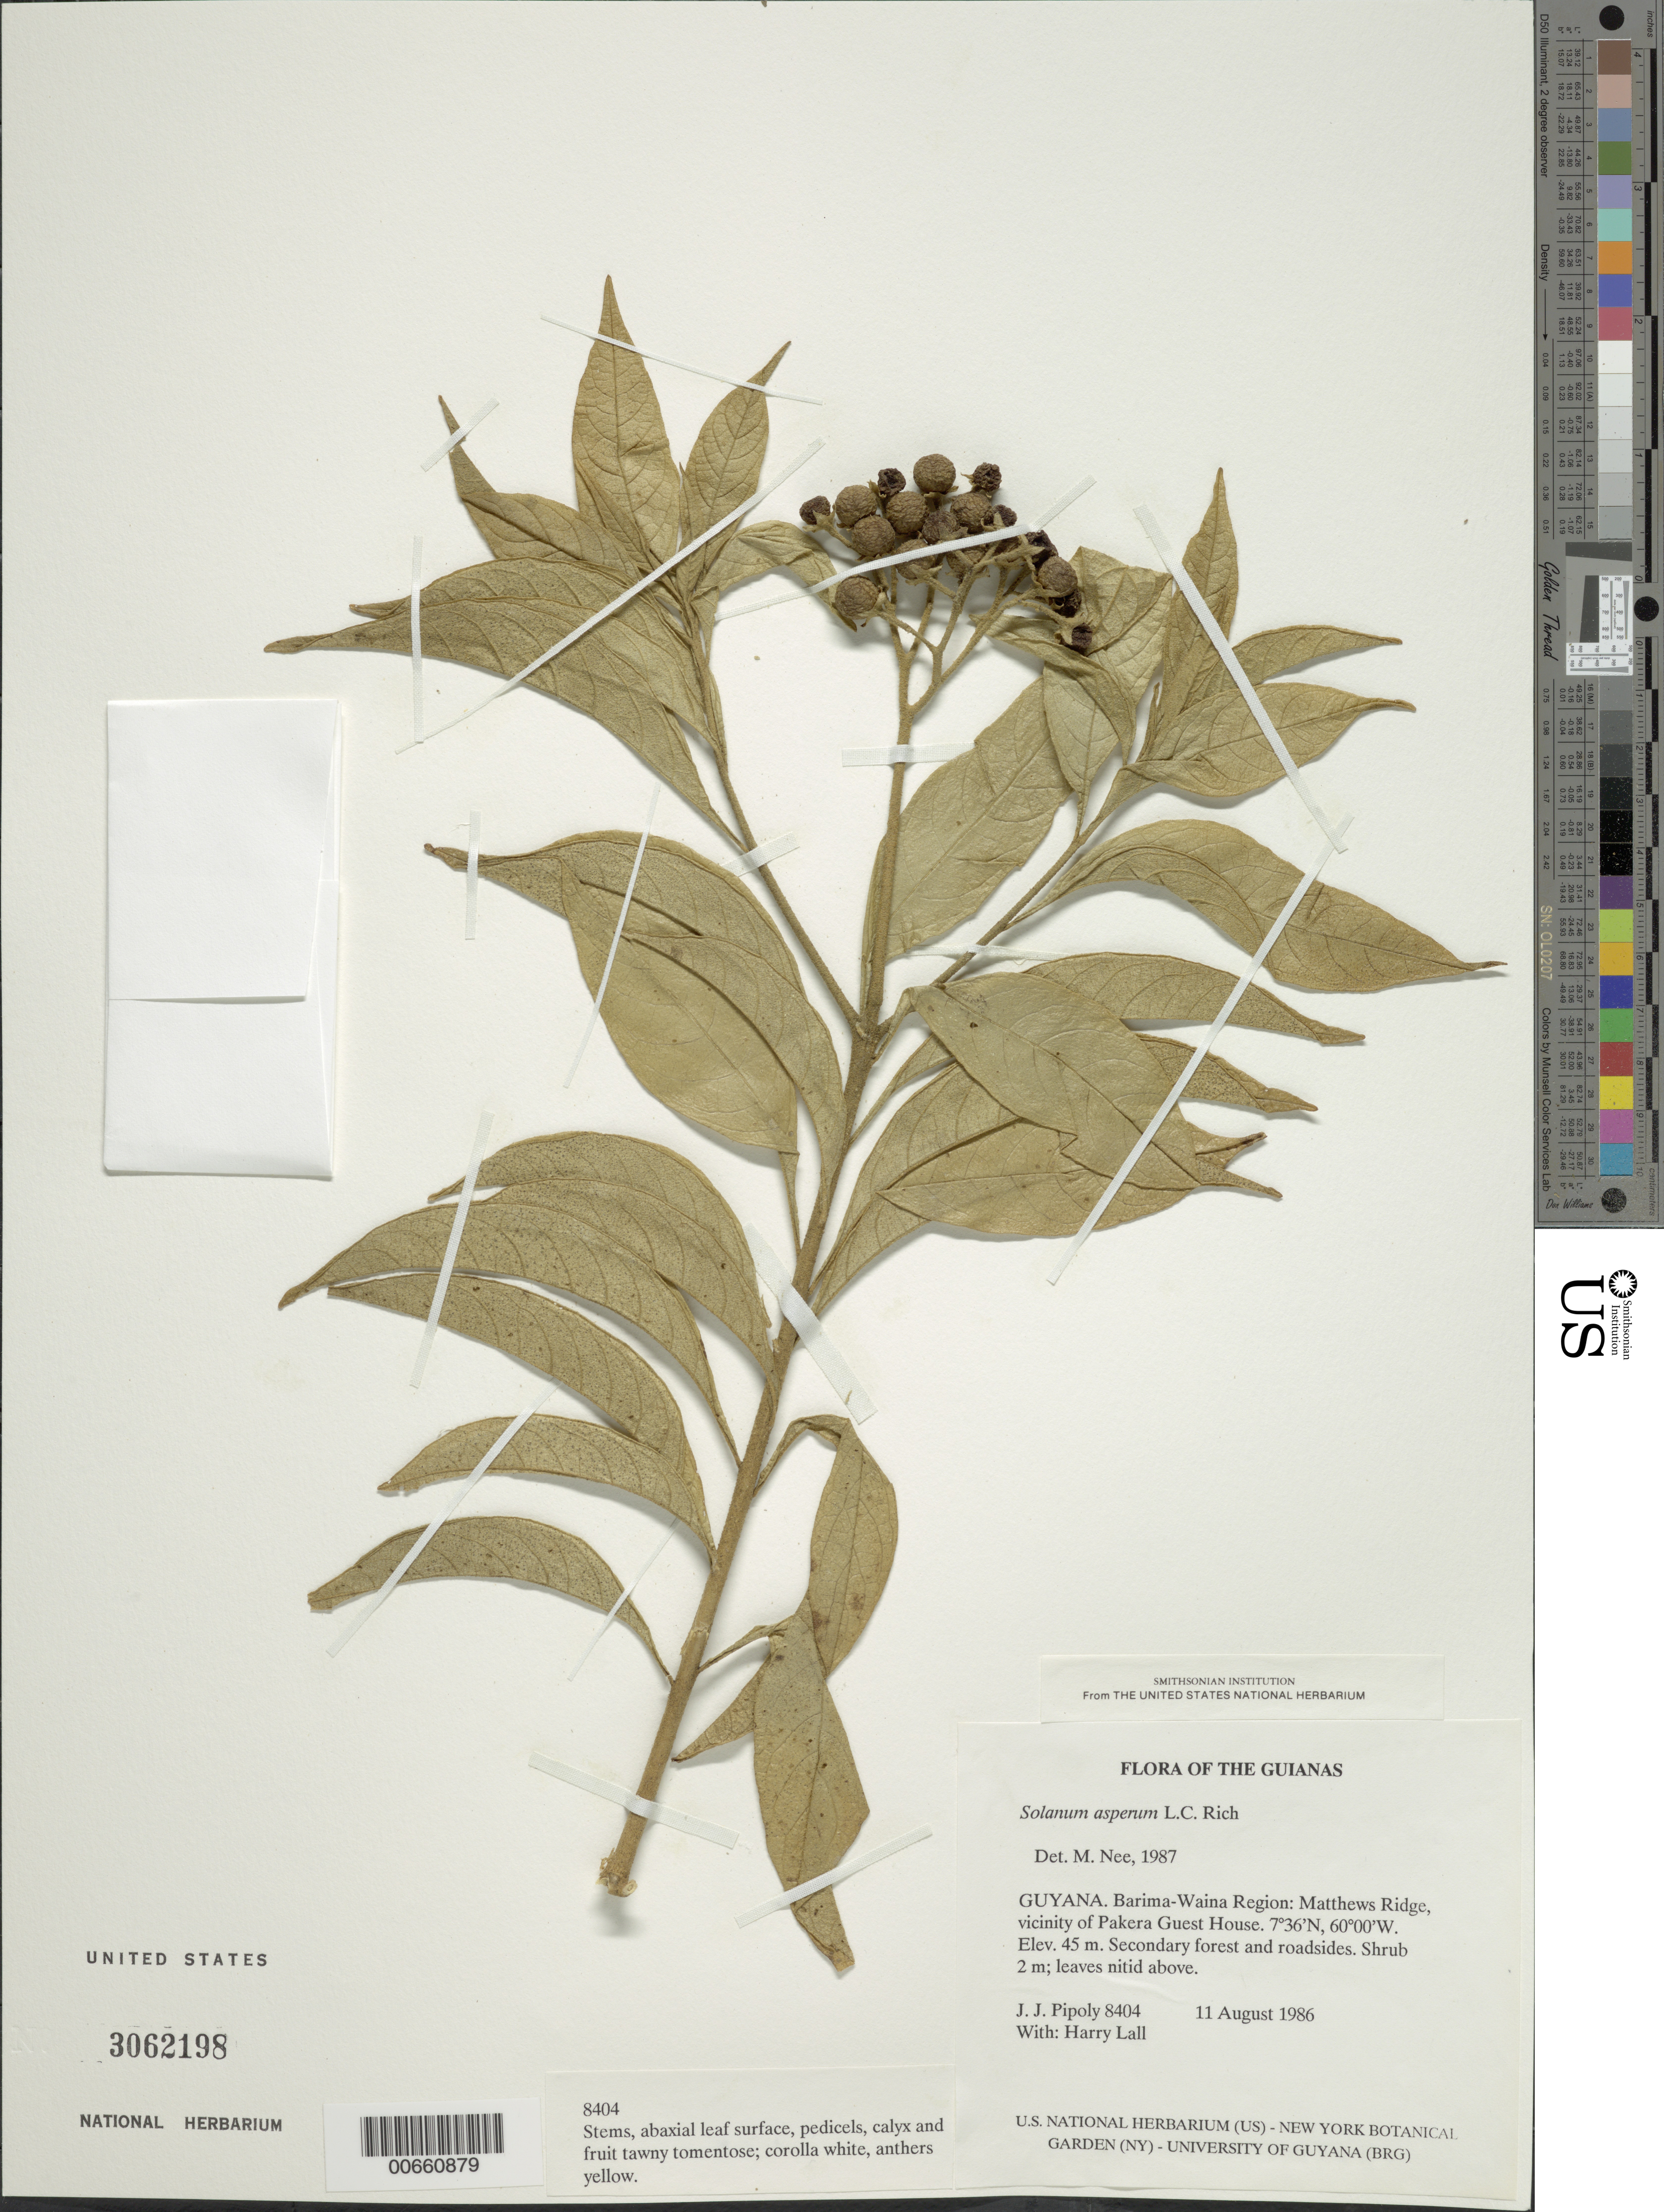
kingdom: Plantae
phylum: Tracheophyta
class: Magnoliopsida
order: Solanales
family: Solanaceae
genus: Solanum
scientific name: Solanum asperum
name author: Rich.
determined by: Nee, Michael H.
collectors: J. J. Pipoly & H. Lall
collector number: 8404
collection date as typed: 8 Aug 1986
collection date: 1986-08-08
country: Guyana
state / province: Barima-Waini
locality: Matthews Ridge, vicinity of Pakera Guest House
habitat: Secondary forest and roadsides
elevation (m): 45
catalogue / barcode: US 3062198